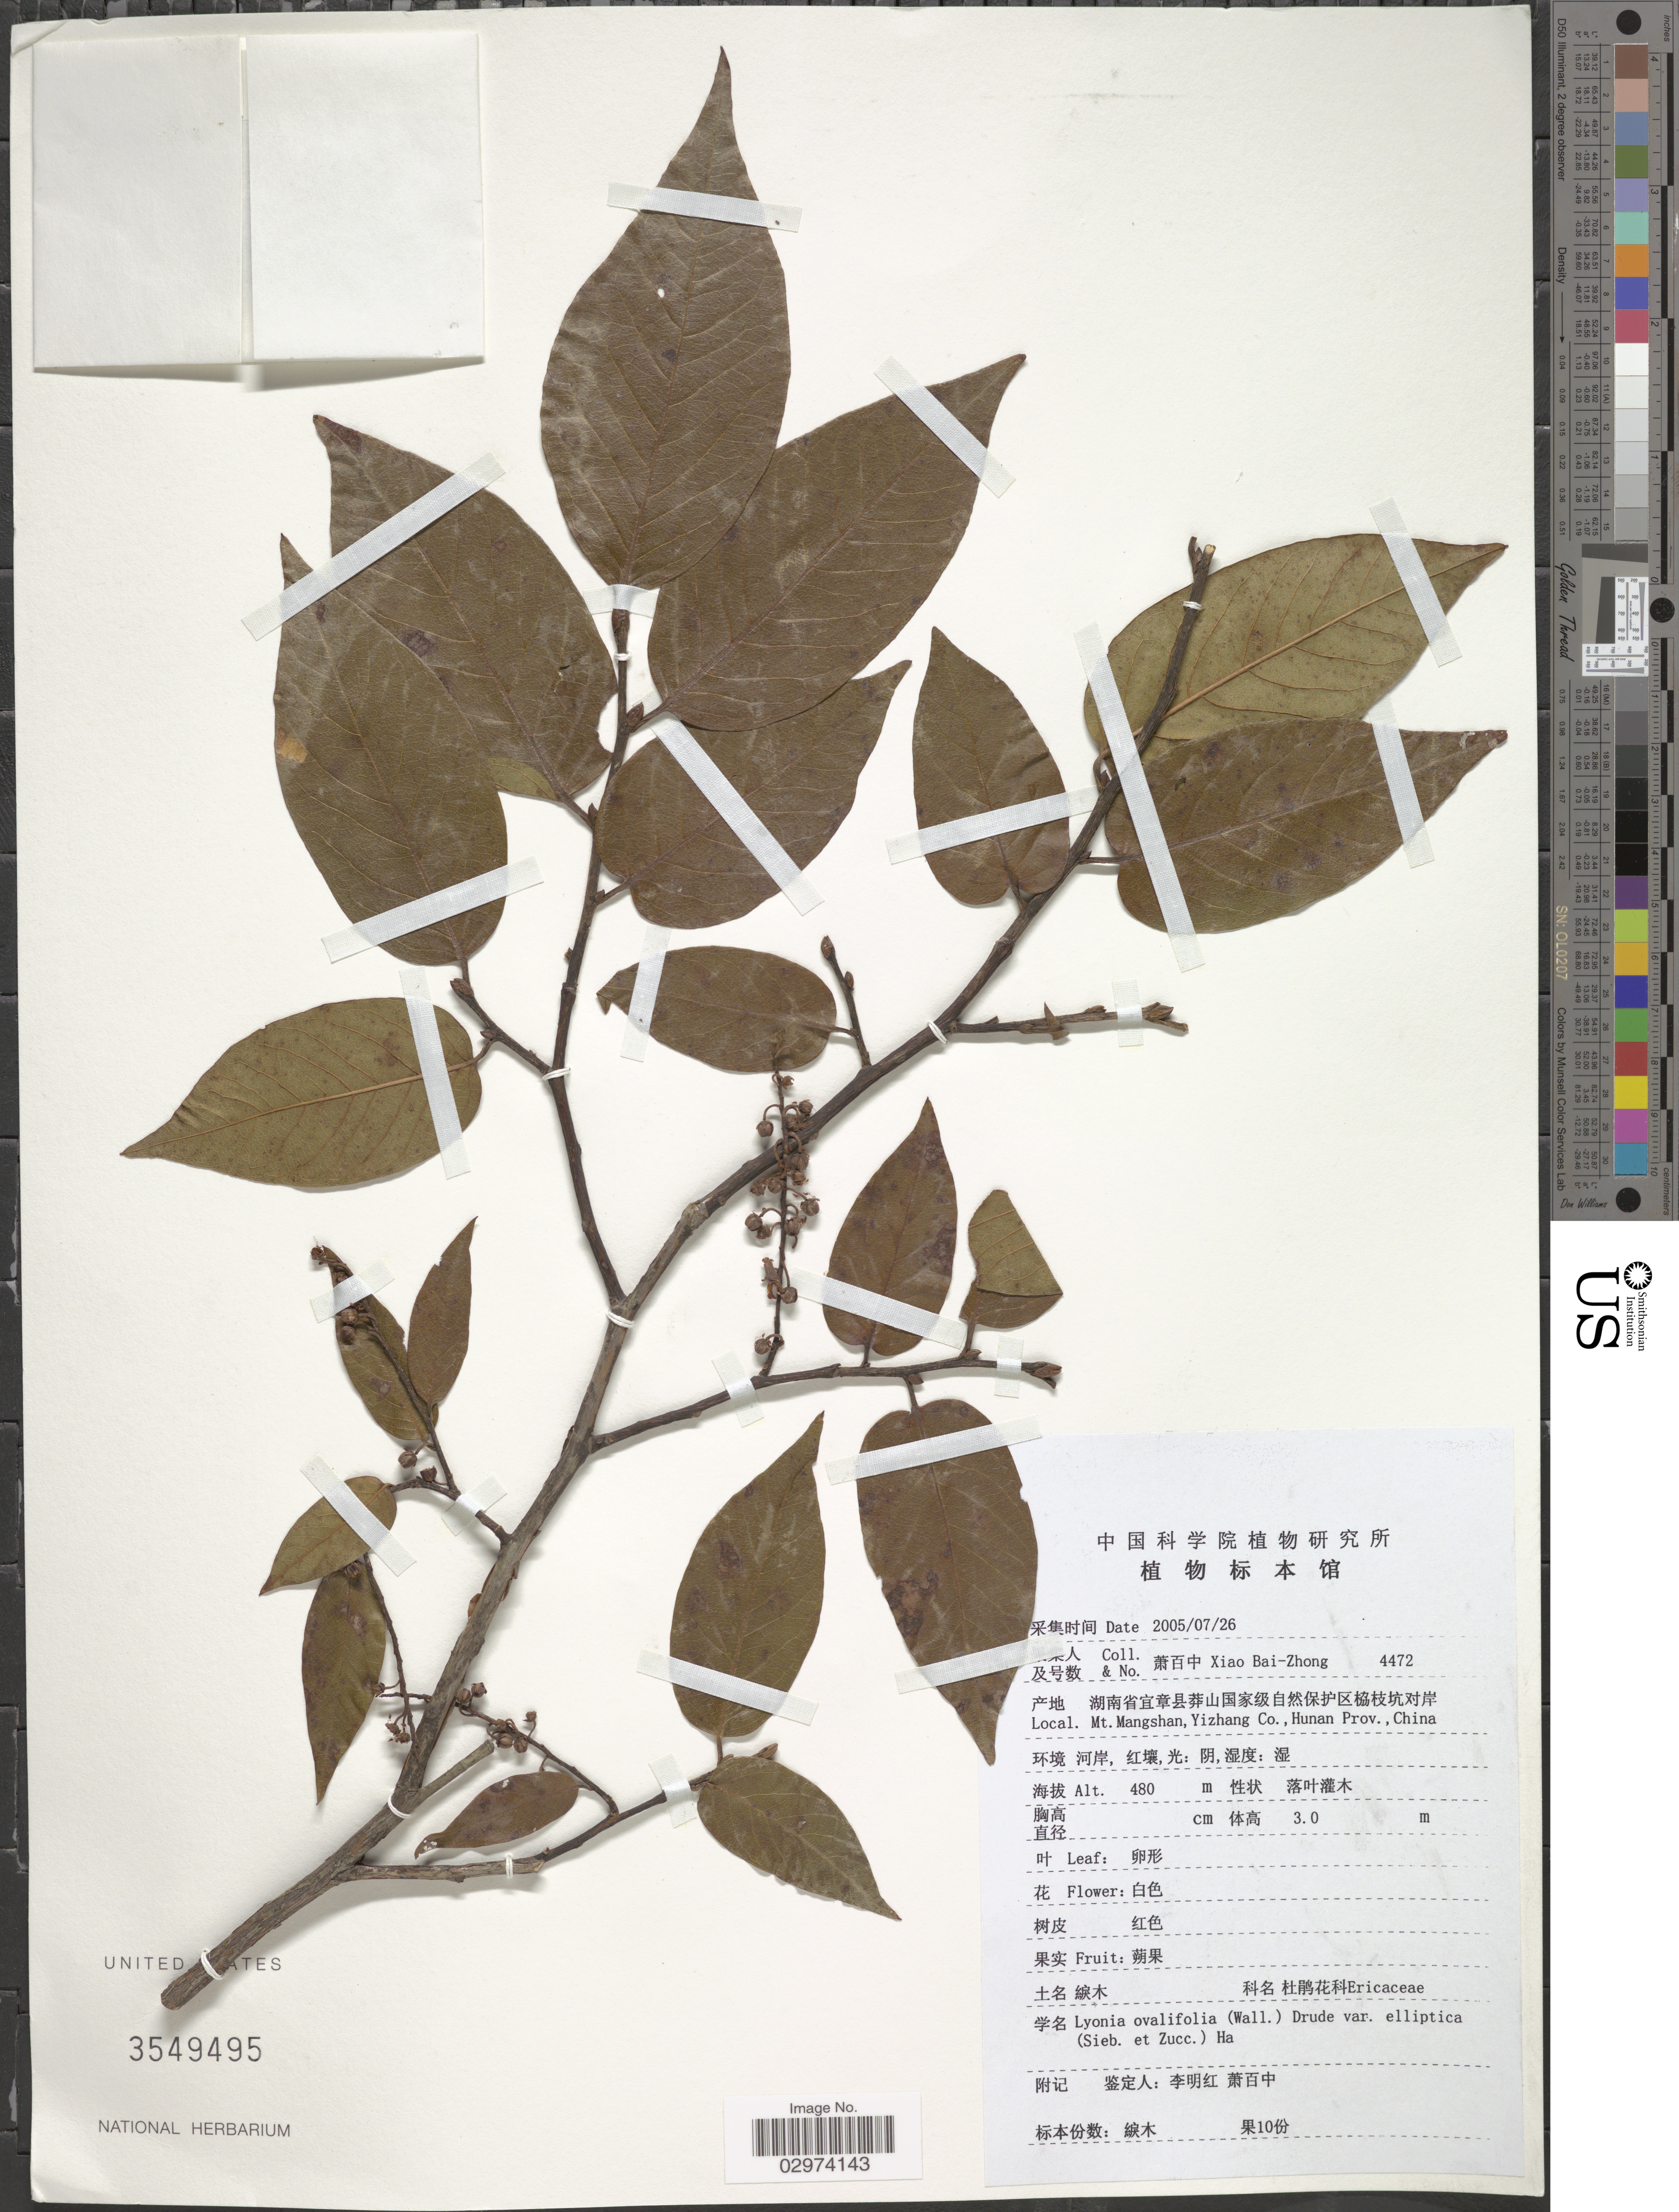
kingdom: Plantae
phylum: Tracheophyta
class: Magnoliopsida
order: Ericales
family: Ericaceae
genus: Lyonia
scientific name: Lyonia ovalifolia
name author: (Wall.) Drude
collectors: B. Z. Xiao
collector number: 4472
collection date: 2005-07-26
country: China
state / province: Hunan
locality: Mt. Mangshan, Yizhang Co., Hunan Prov.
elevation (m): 480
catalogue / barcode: US 3549495